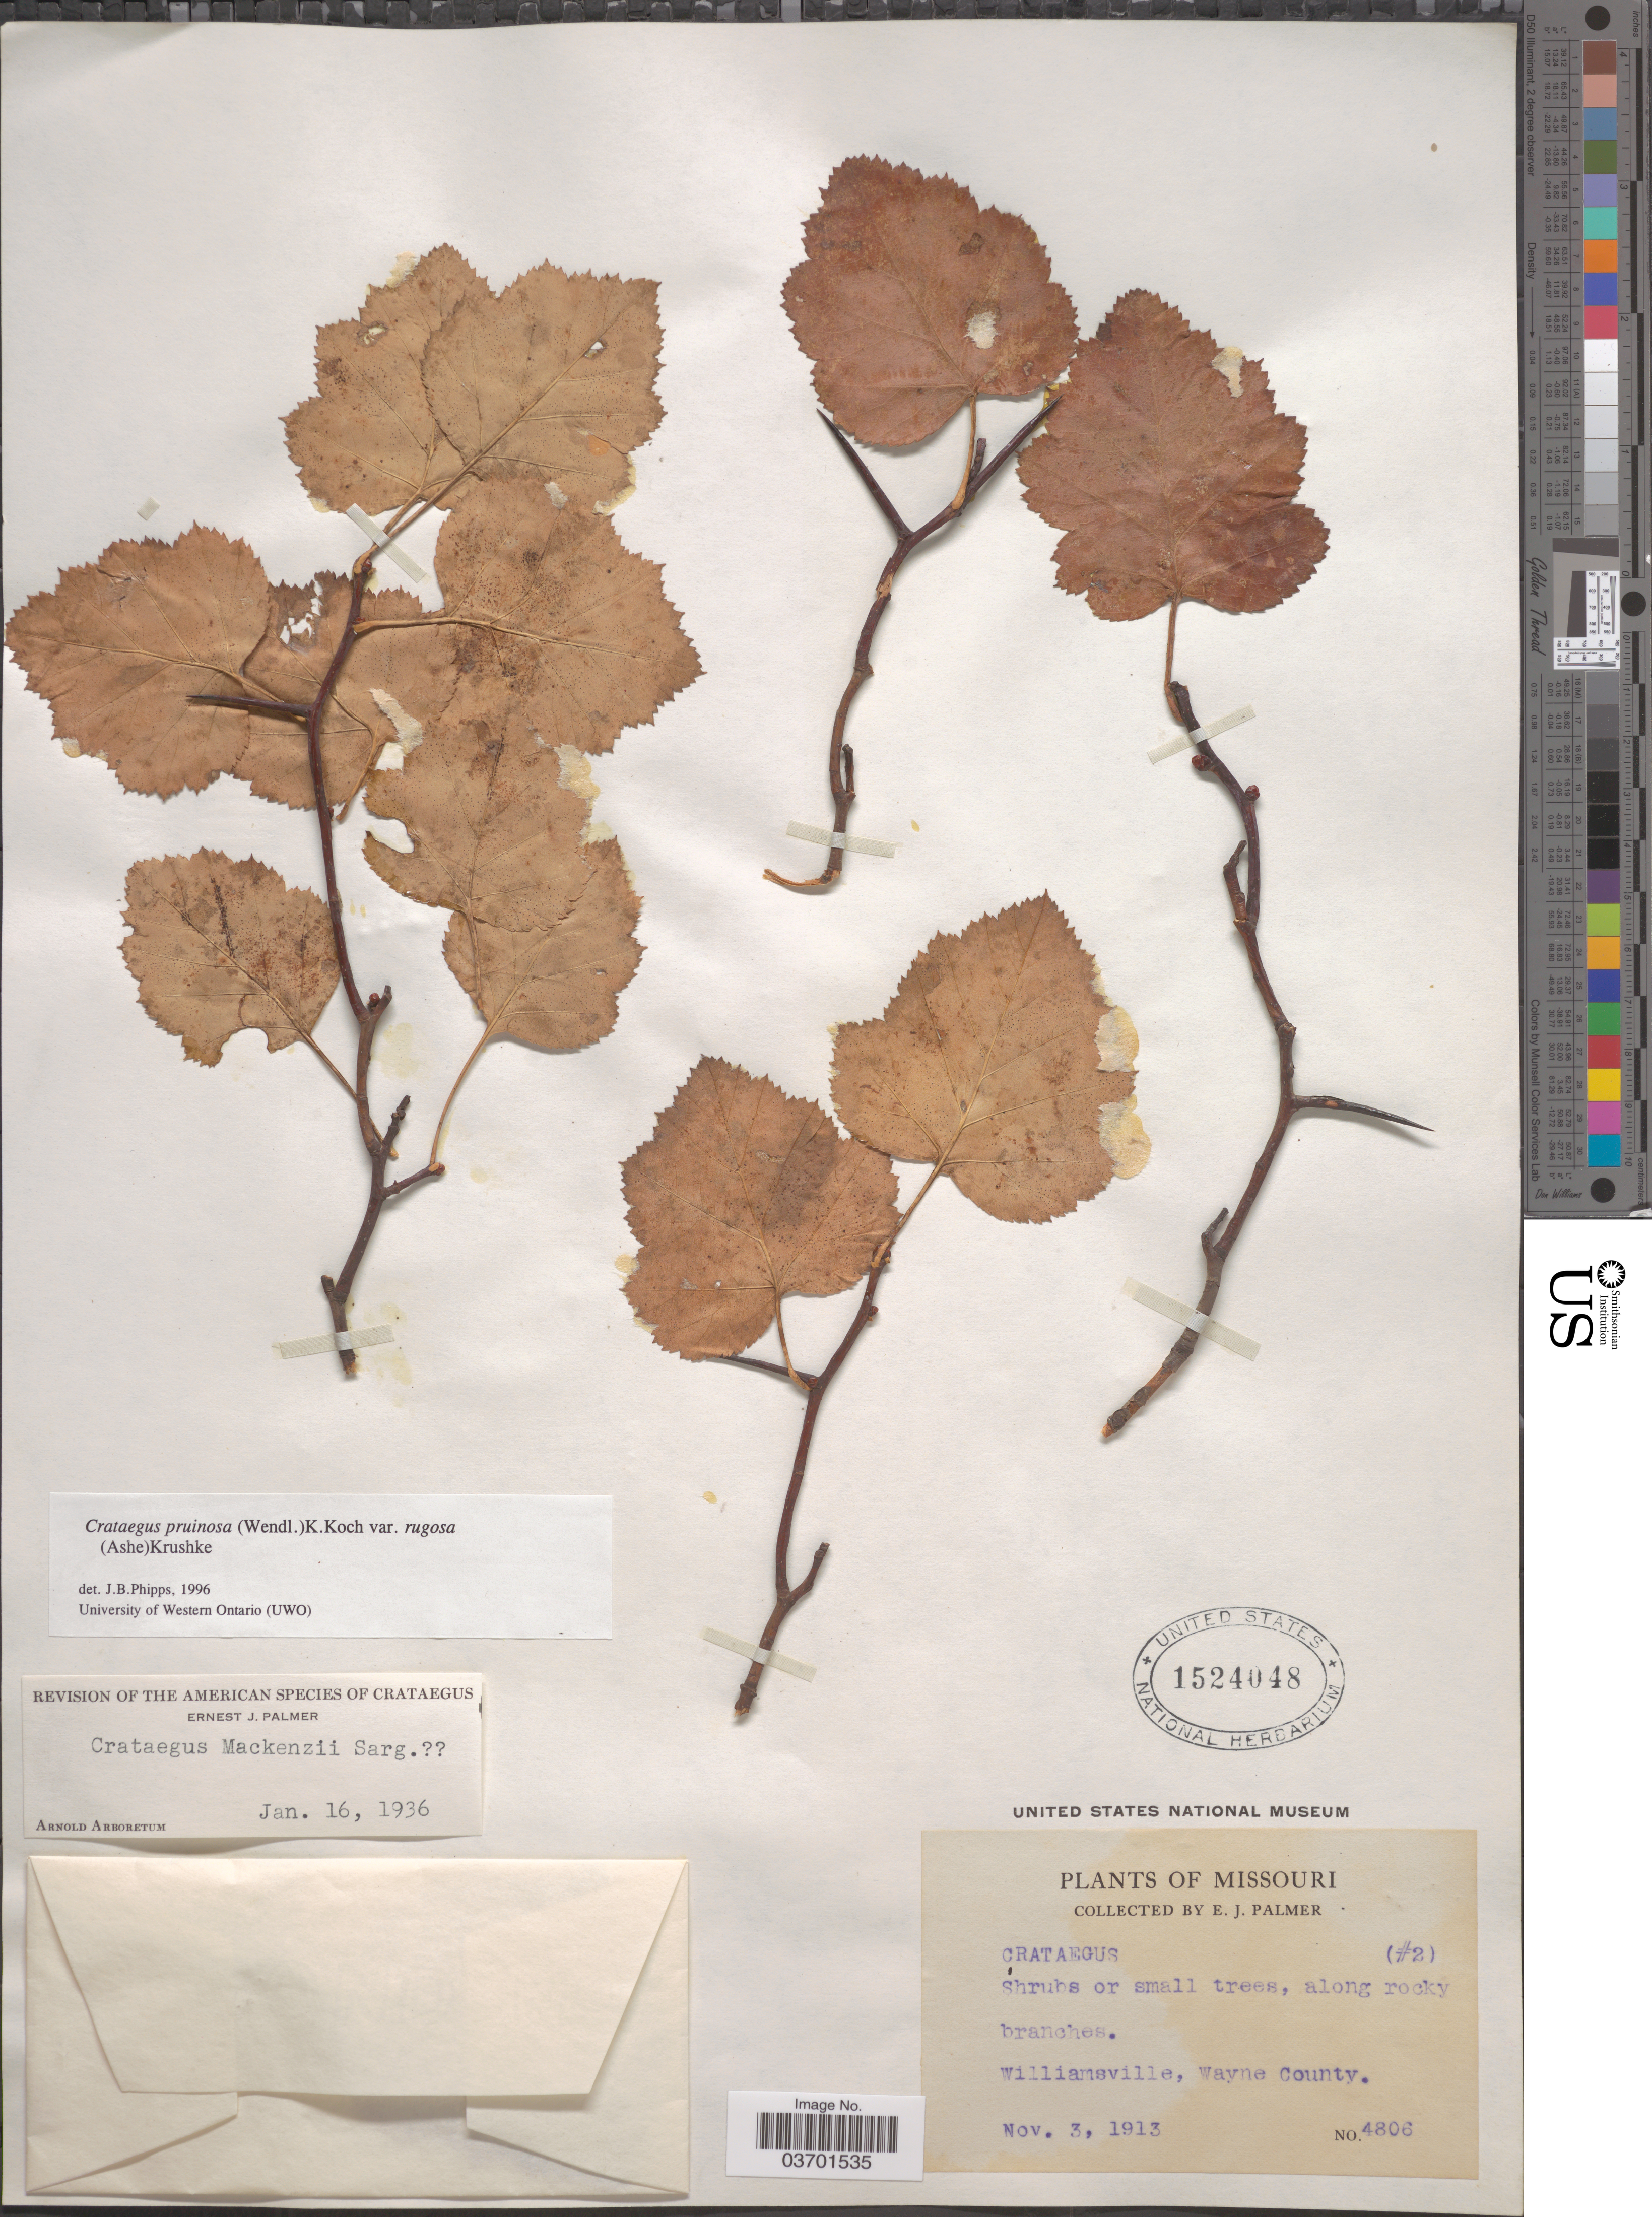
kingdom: Plantae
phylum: Tracheophyta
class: Magnoliopsida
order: Rosales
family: Rosaceae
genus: Crataegus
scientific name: Crataegus pruinosa var. rugosa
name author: (Ashe) Kruschke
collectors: E. J. Palmer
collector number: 4806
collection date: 1913-11-03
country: United States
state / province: Missouri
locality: Williamsville, Wayne County.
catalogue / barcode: US 1524048